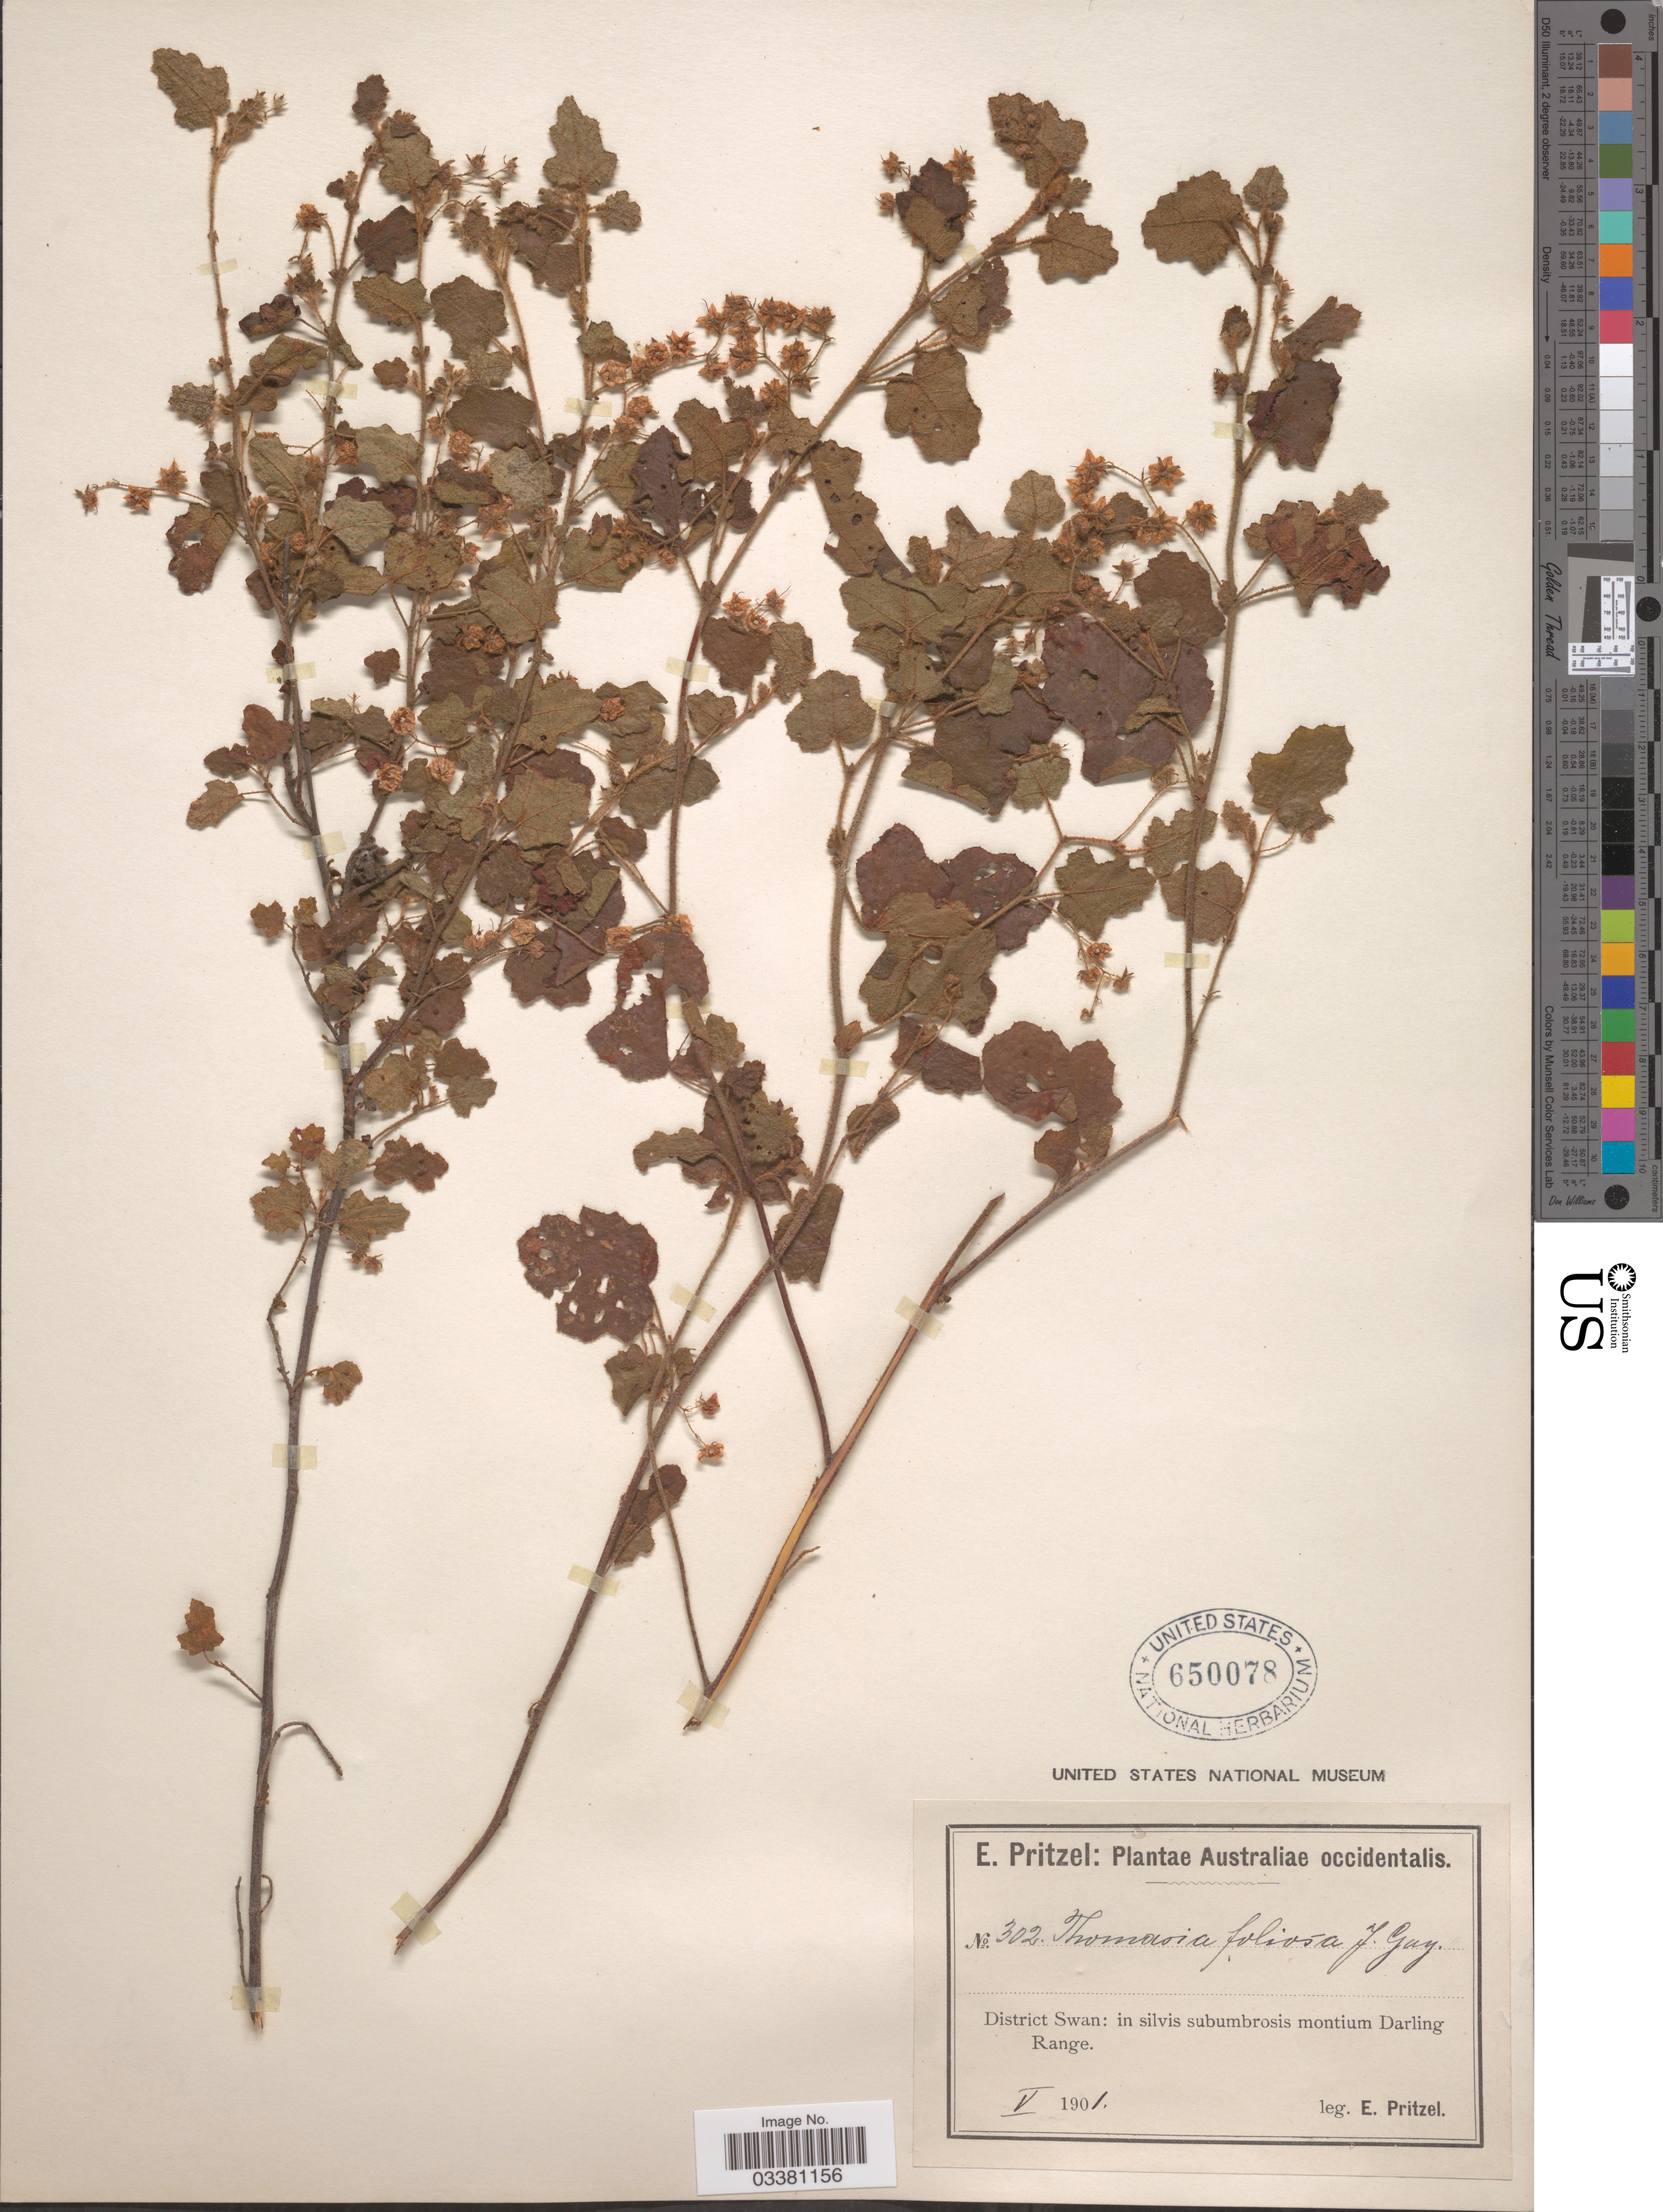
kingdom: Plantae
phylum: Tracheophyta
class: Magnoliopsida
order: Malvales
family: Malvaceae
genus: Thomasia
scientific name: Thomasia foliosa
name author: J. Gay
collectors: E. G. Pritzel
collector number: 302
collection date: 1901-05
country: Australia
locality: Australiae occidentalis. District Swan: in silvis subumbrosis montium Darling Range.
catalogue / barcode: US 650078